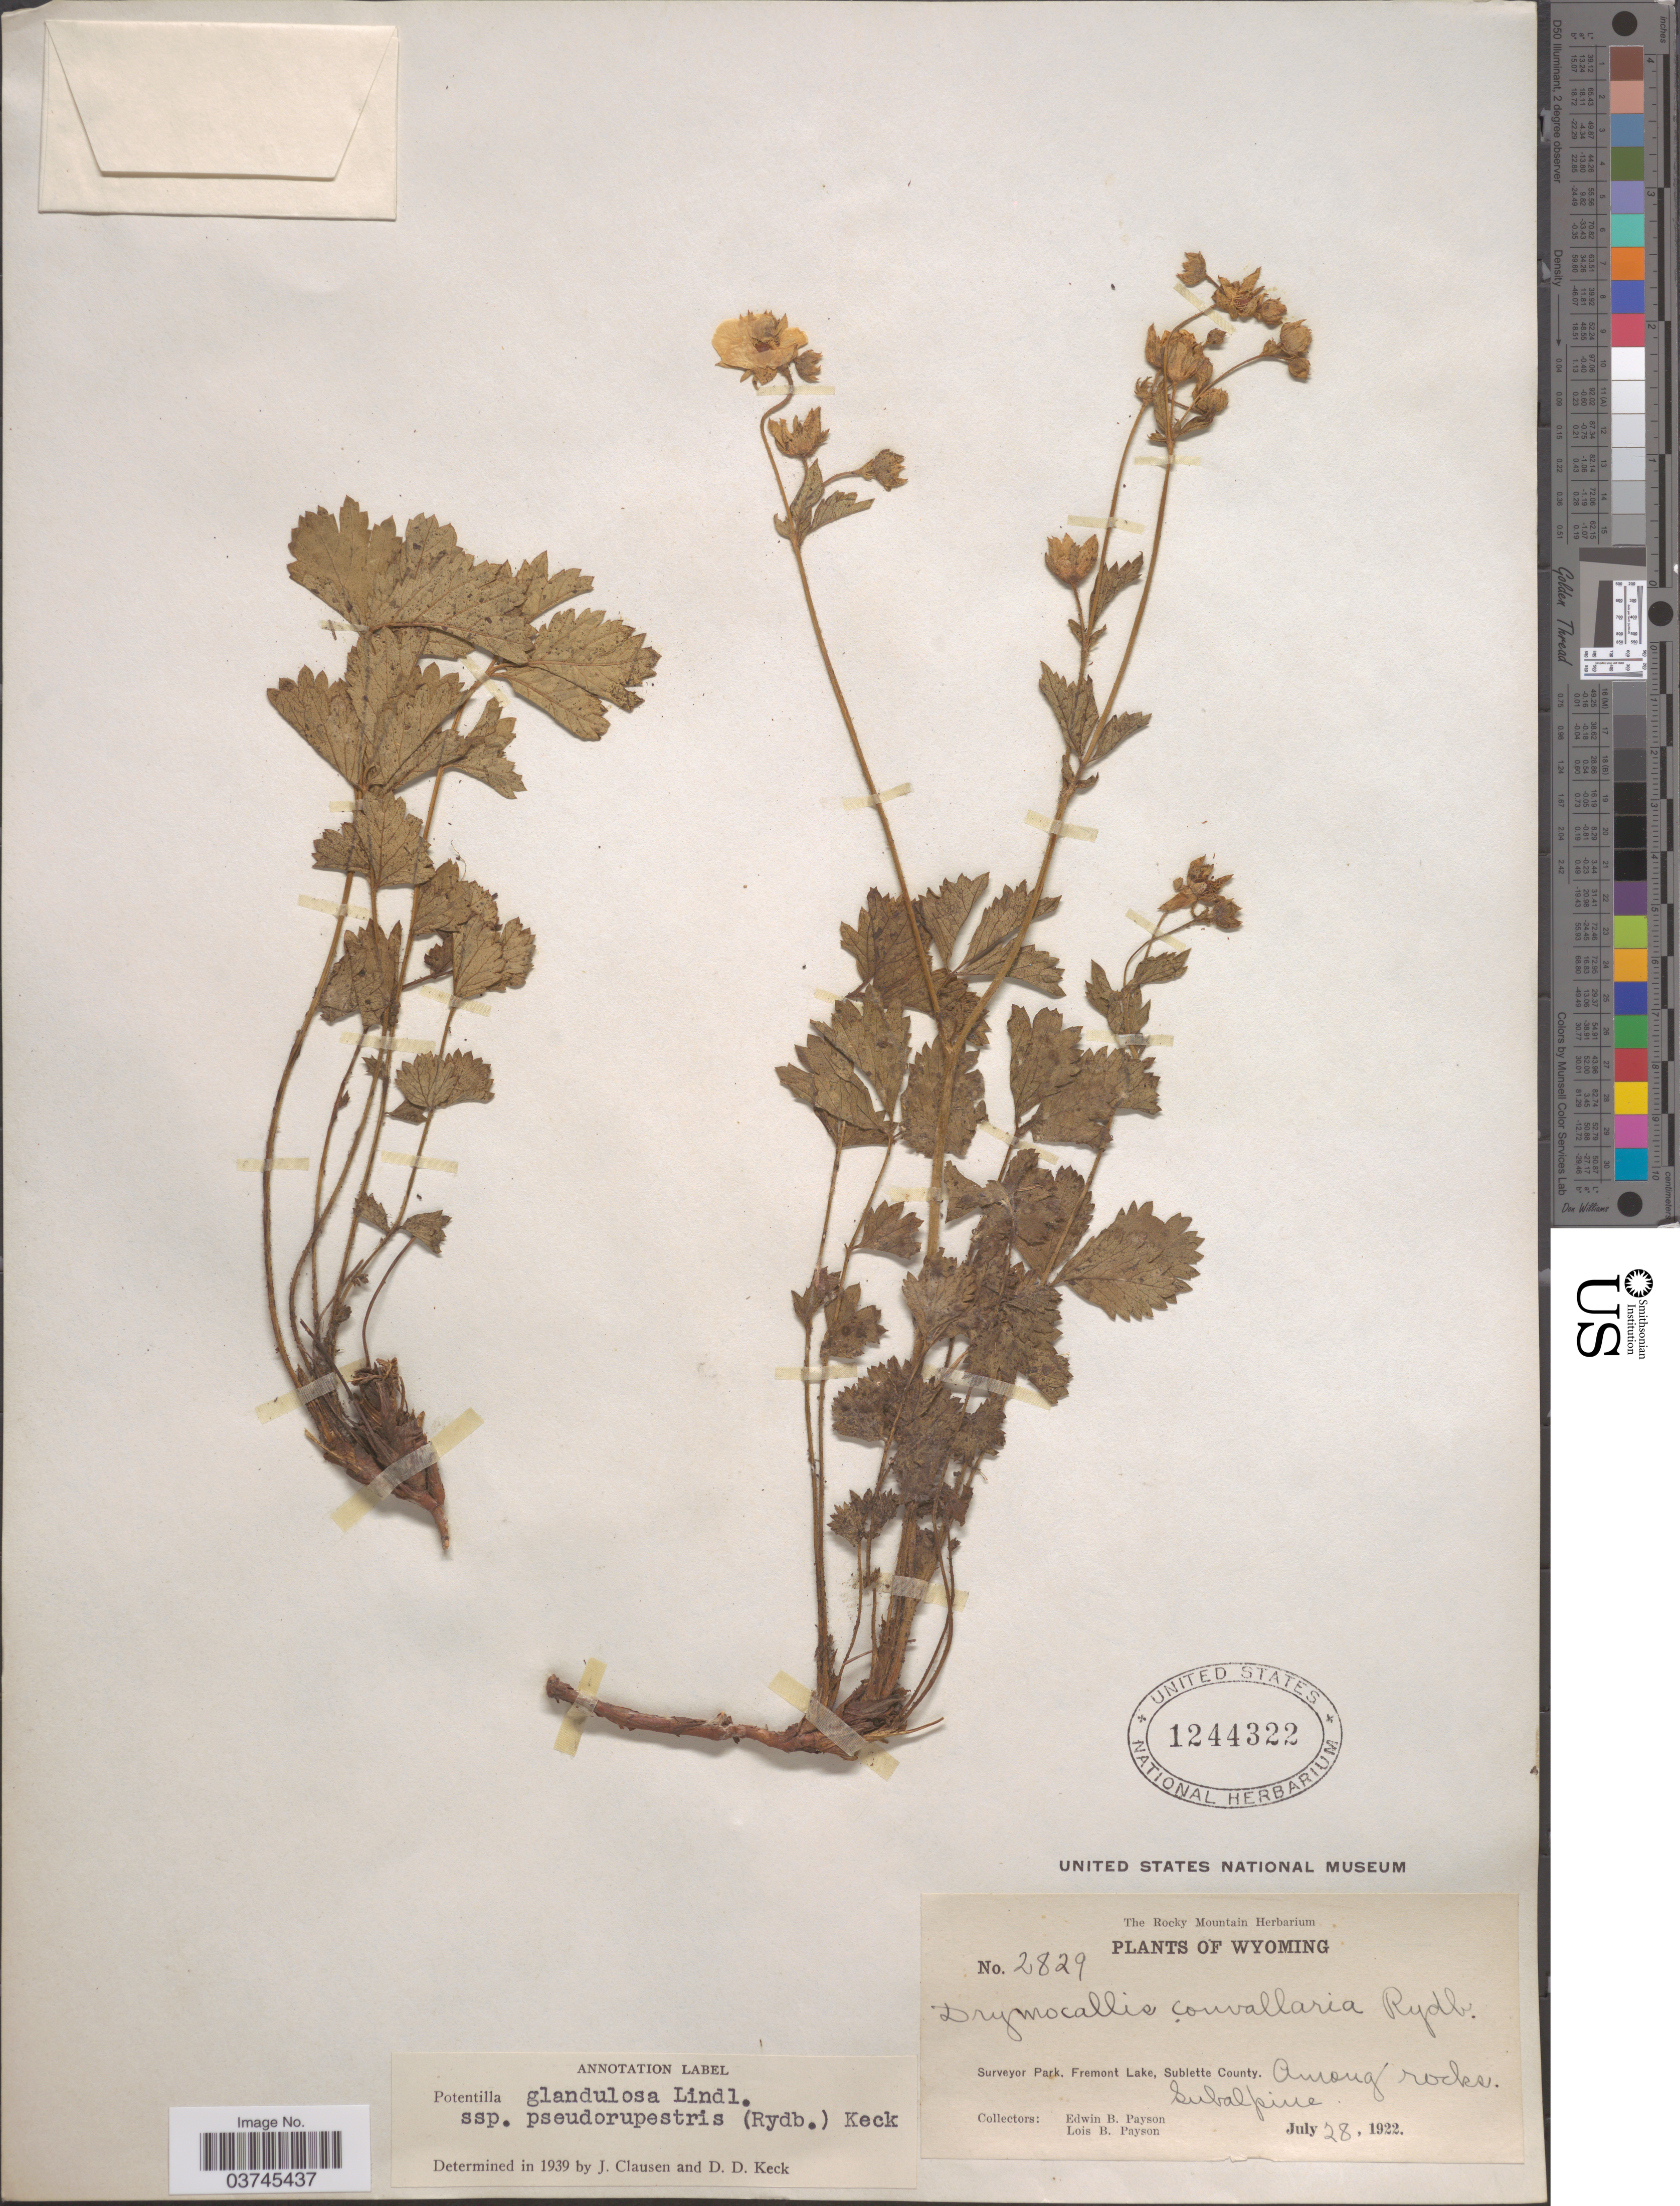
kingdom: Plantae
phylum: Tracheophyta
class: Magnoliopsida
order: Rosales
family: Rosaceae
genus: Drymocallis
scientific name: Drymocallis pseudorupestris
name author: (Rydb.) Rydb.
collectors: E. B. Payson & L. Payson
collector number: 2829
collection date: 1922-07-28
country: United States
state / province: Wyoming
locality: Surveyor Park. Fremont Lake, Sublette County.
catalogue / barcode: US 1244322